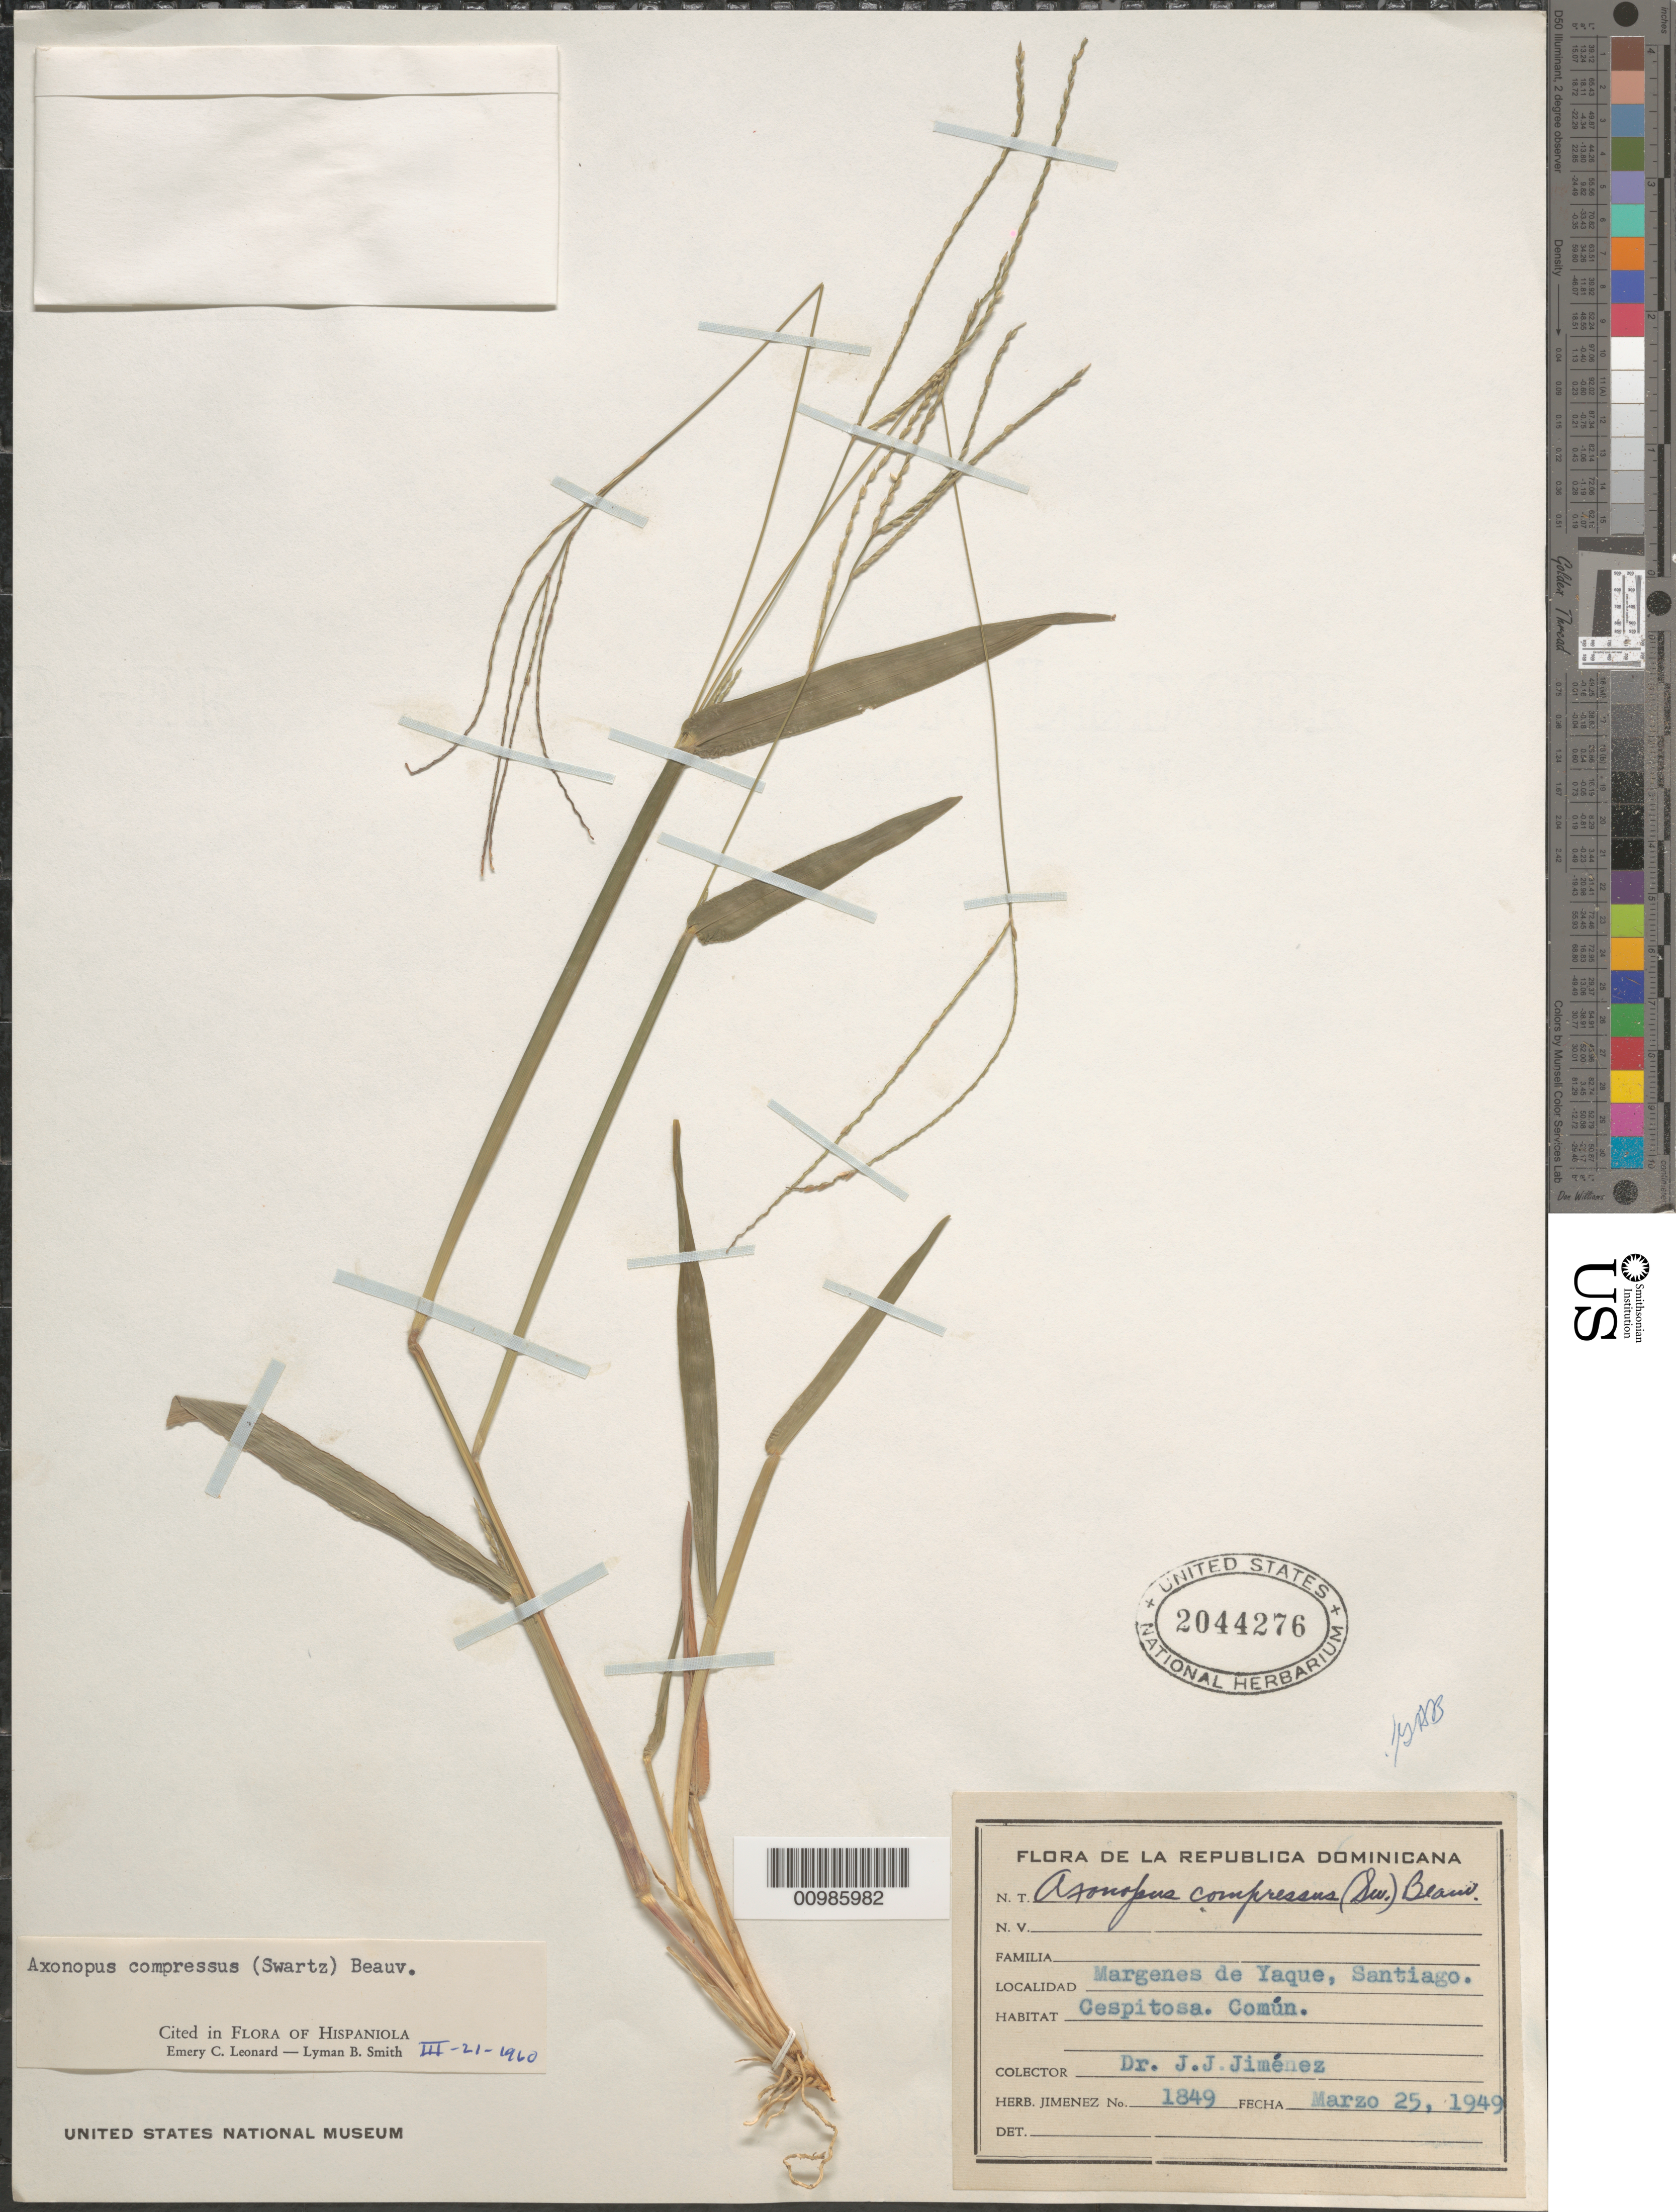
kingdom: Plantae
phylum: Tracheophyta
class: Liliopsida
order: Poales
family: Poaceae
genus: Axonopus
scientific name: Axonopus compressus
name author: (Sw.) P. Beauv.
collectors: J. J. Jiménez Almonte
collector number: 1849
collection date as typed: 25 Mar 1949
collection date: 1949-03-25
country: Dominican Republic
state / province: Santiago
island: Hispaniola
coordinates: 0 N, 0 E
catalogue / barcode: US 2044276